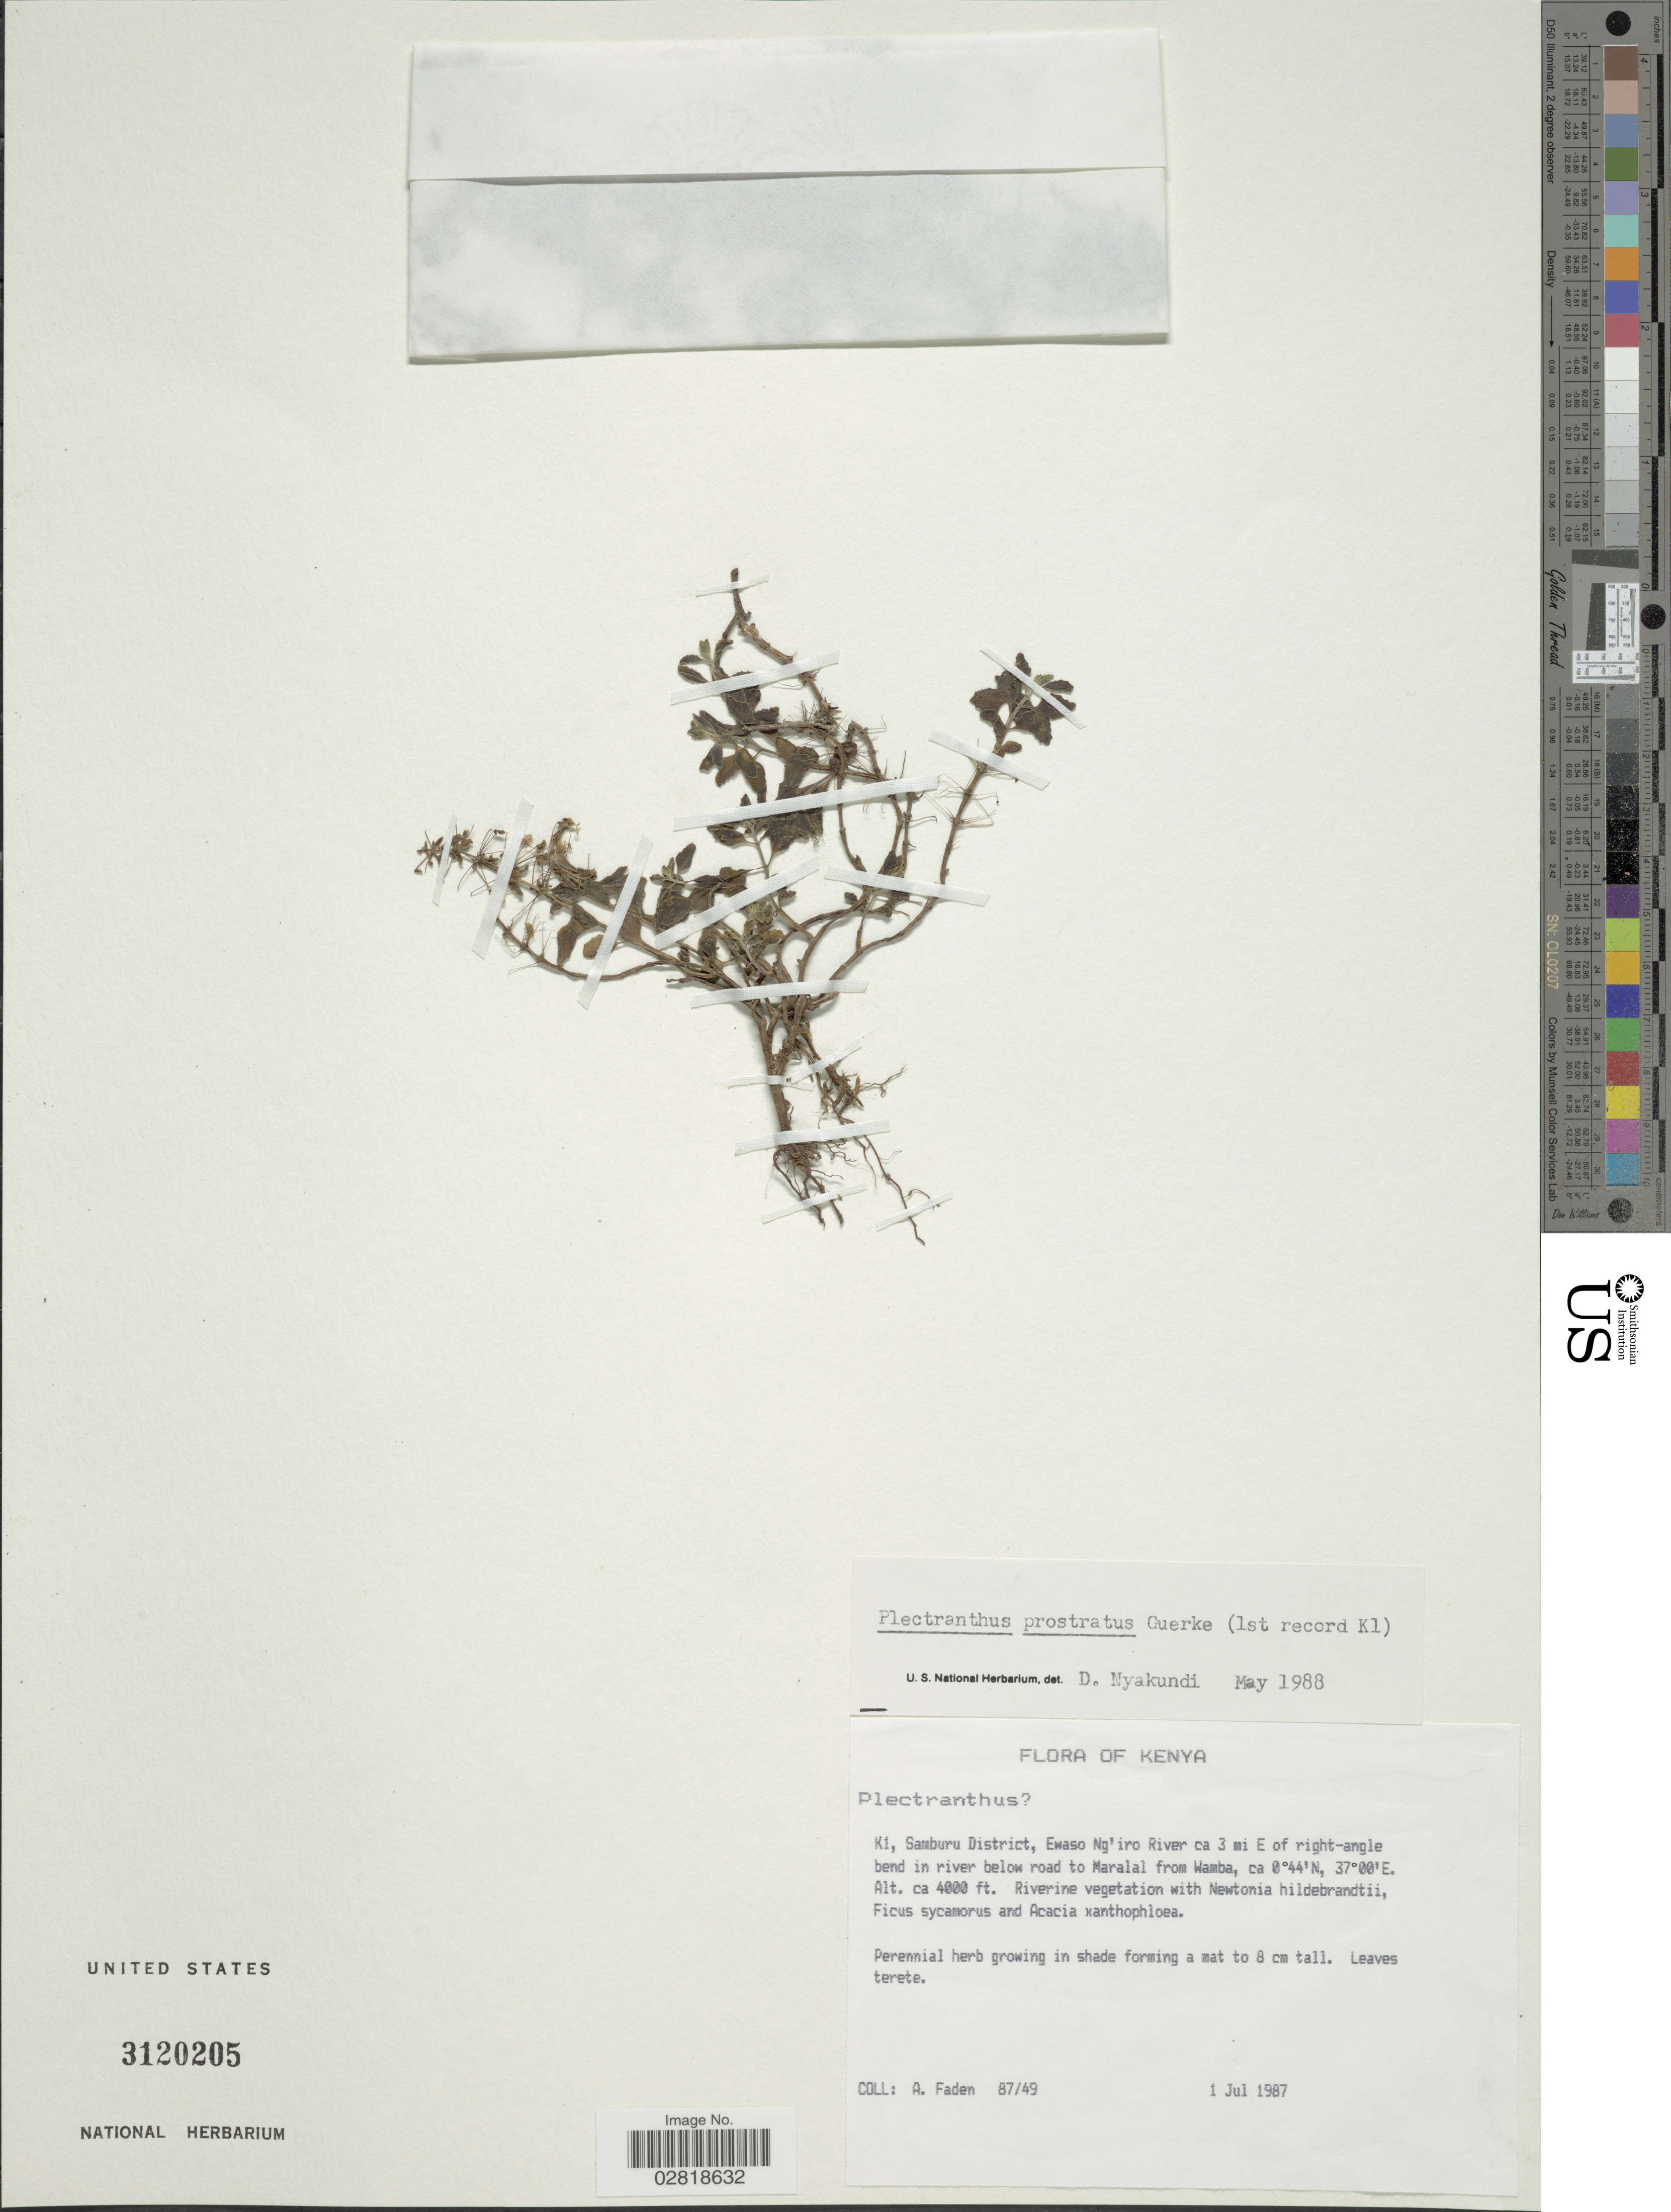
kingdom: Plantae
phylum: Tracheophyta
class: Magnoliopsida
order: Lamiales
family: Lamiaceae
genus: Plectranthus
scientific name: Plectranthus prostratus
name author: Gürke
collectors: A. J. Faden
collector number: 87/49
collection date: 1987-07-01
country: Kenya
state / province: Samburu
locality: K1, Samburu District, Ewaso Ng'iro River ca 3 mi E of right-angle bend in river below road to Maralal from Wamba.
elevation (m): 1219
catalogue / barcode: US 3120205